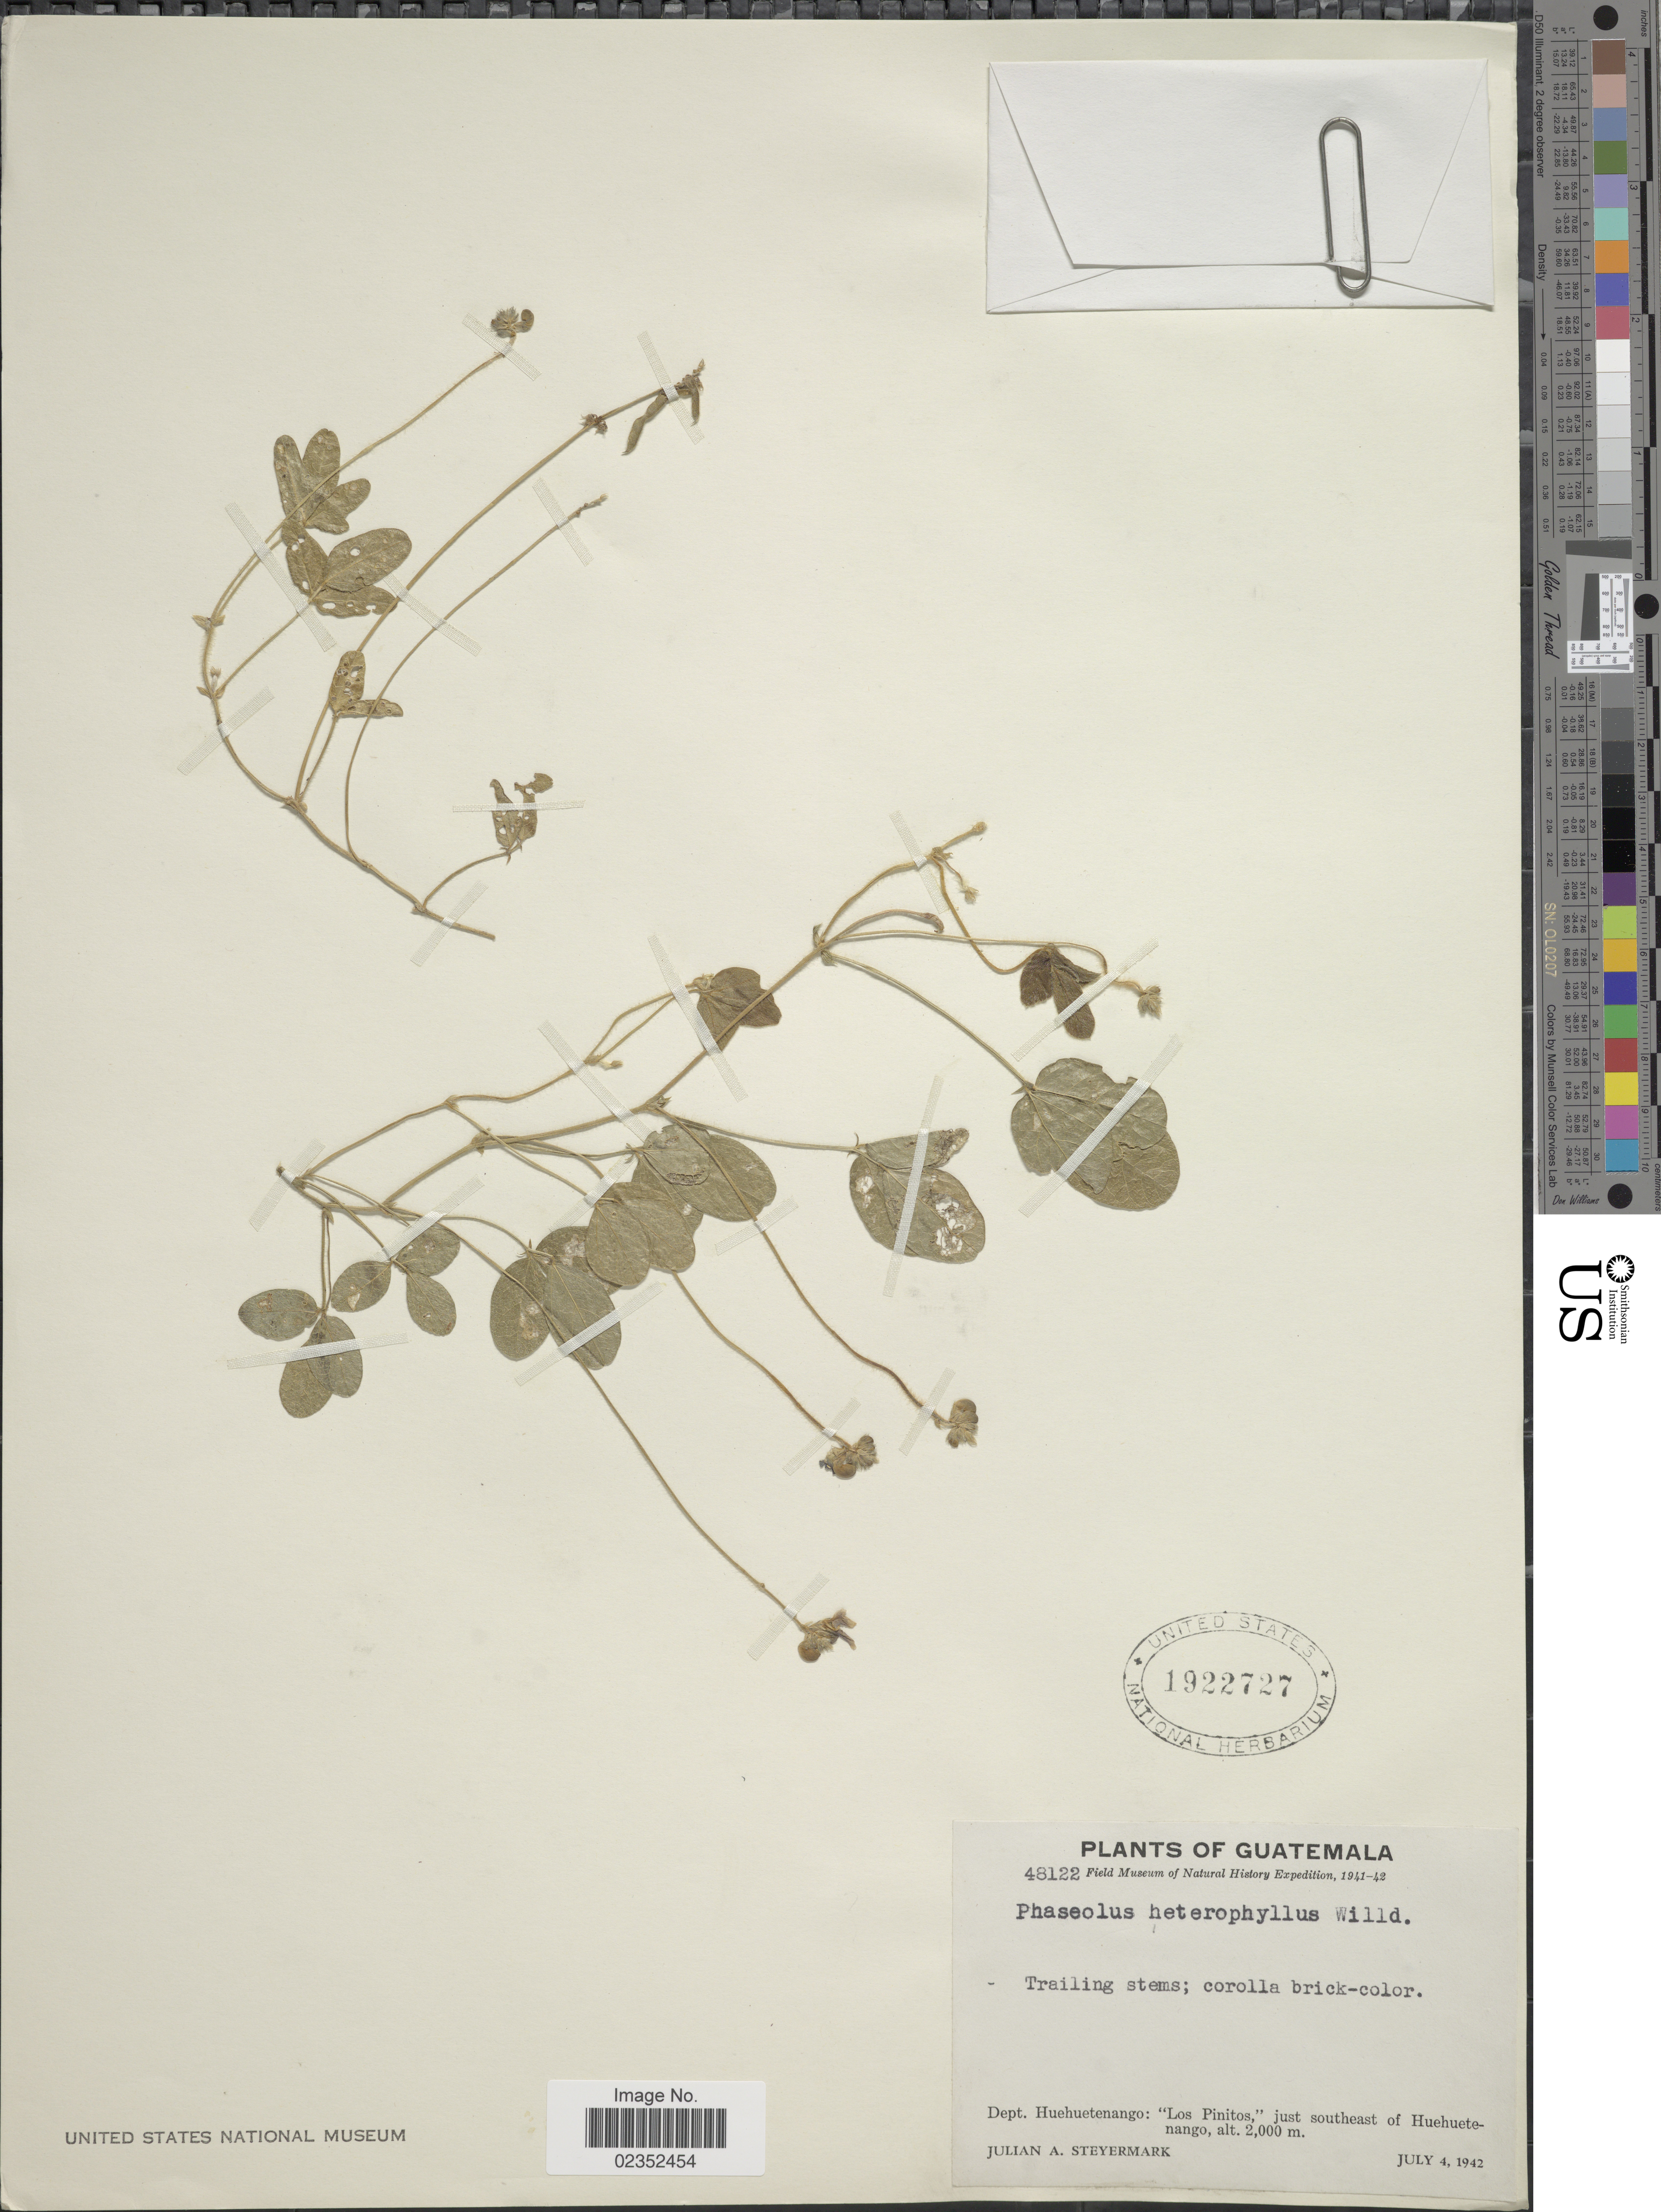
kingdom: Plantae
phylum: Tracheophyta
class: Magnoliopsida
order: Fabales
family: Fabaceae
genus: Macroptilium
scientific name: Macroptilium gibbosifolium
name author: (Ortega) A. Delgado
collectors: J. Steyermark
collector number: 48122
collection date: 1942-07-04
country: Guatemala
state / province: Huehuetenango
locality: Los Pinitos,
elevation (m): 2000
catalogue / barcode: US 1922727